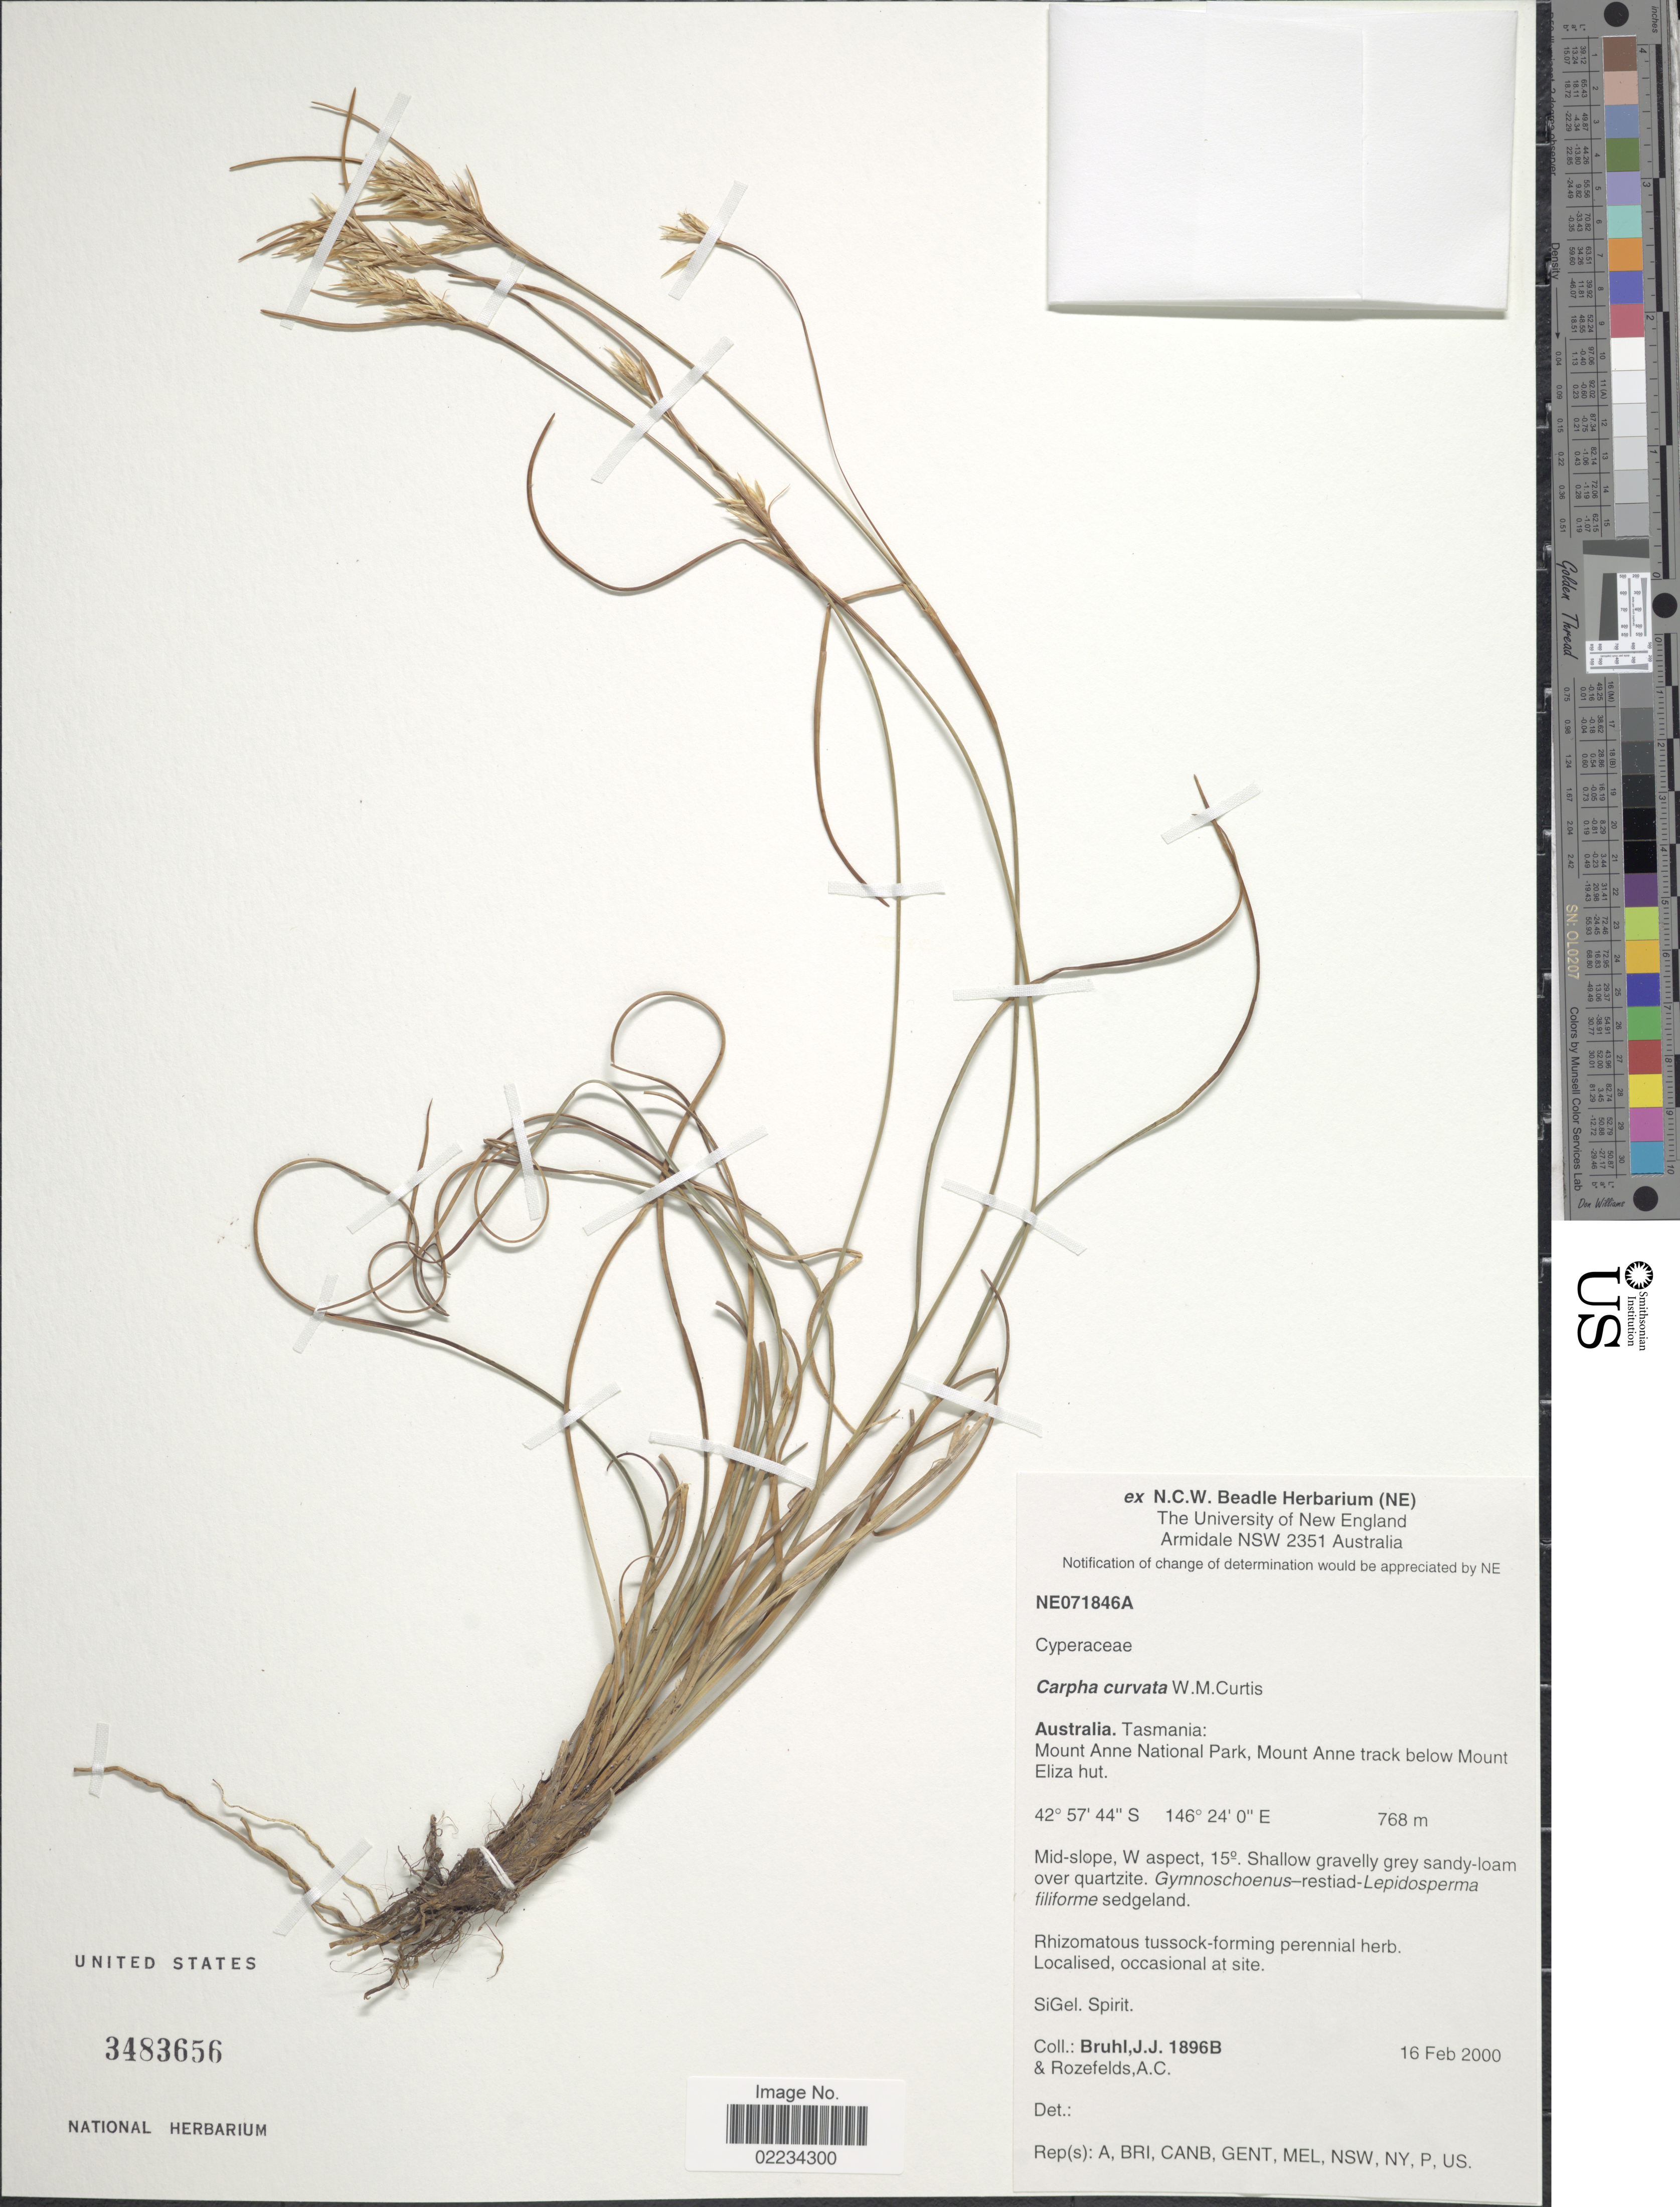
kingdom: Plantae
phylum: Tracheophyta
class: Liliopsida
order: Poales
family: Cyperaceae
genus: Carpha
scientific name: Carpha curvata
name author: W.M. Curtis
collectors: J. Bruhl & A. Rozefelds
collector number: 1896B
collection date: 2000-02-16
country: Australia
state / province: Tasmania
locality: Mount Anne National Park, Mount Anne track below Mount Eliza hut, Mid-slope, W aspect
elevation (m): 768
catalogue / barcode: US 3483656